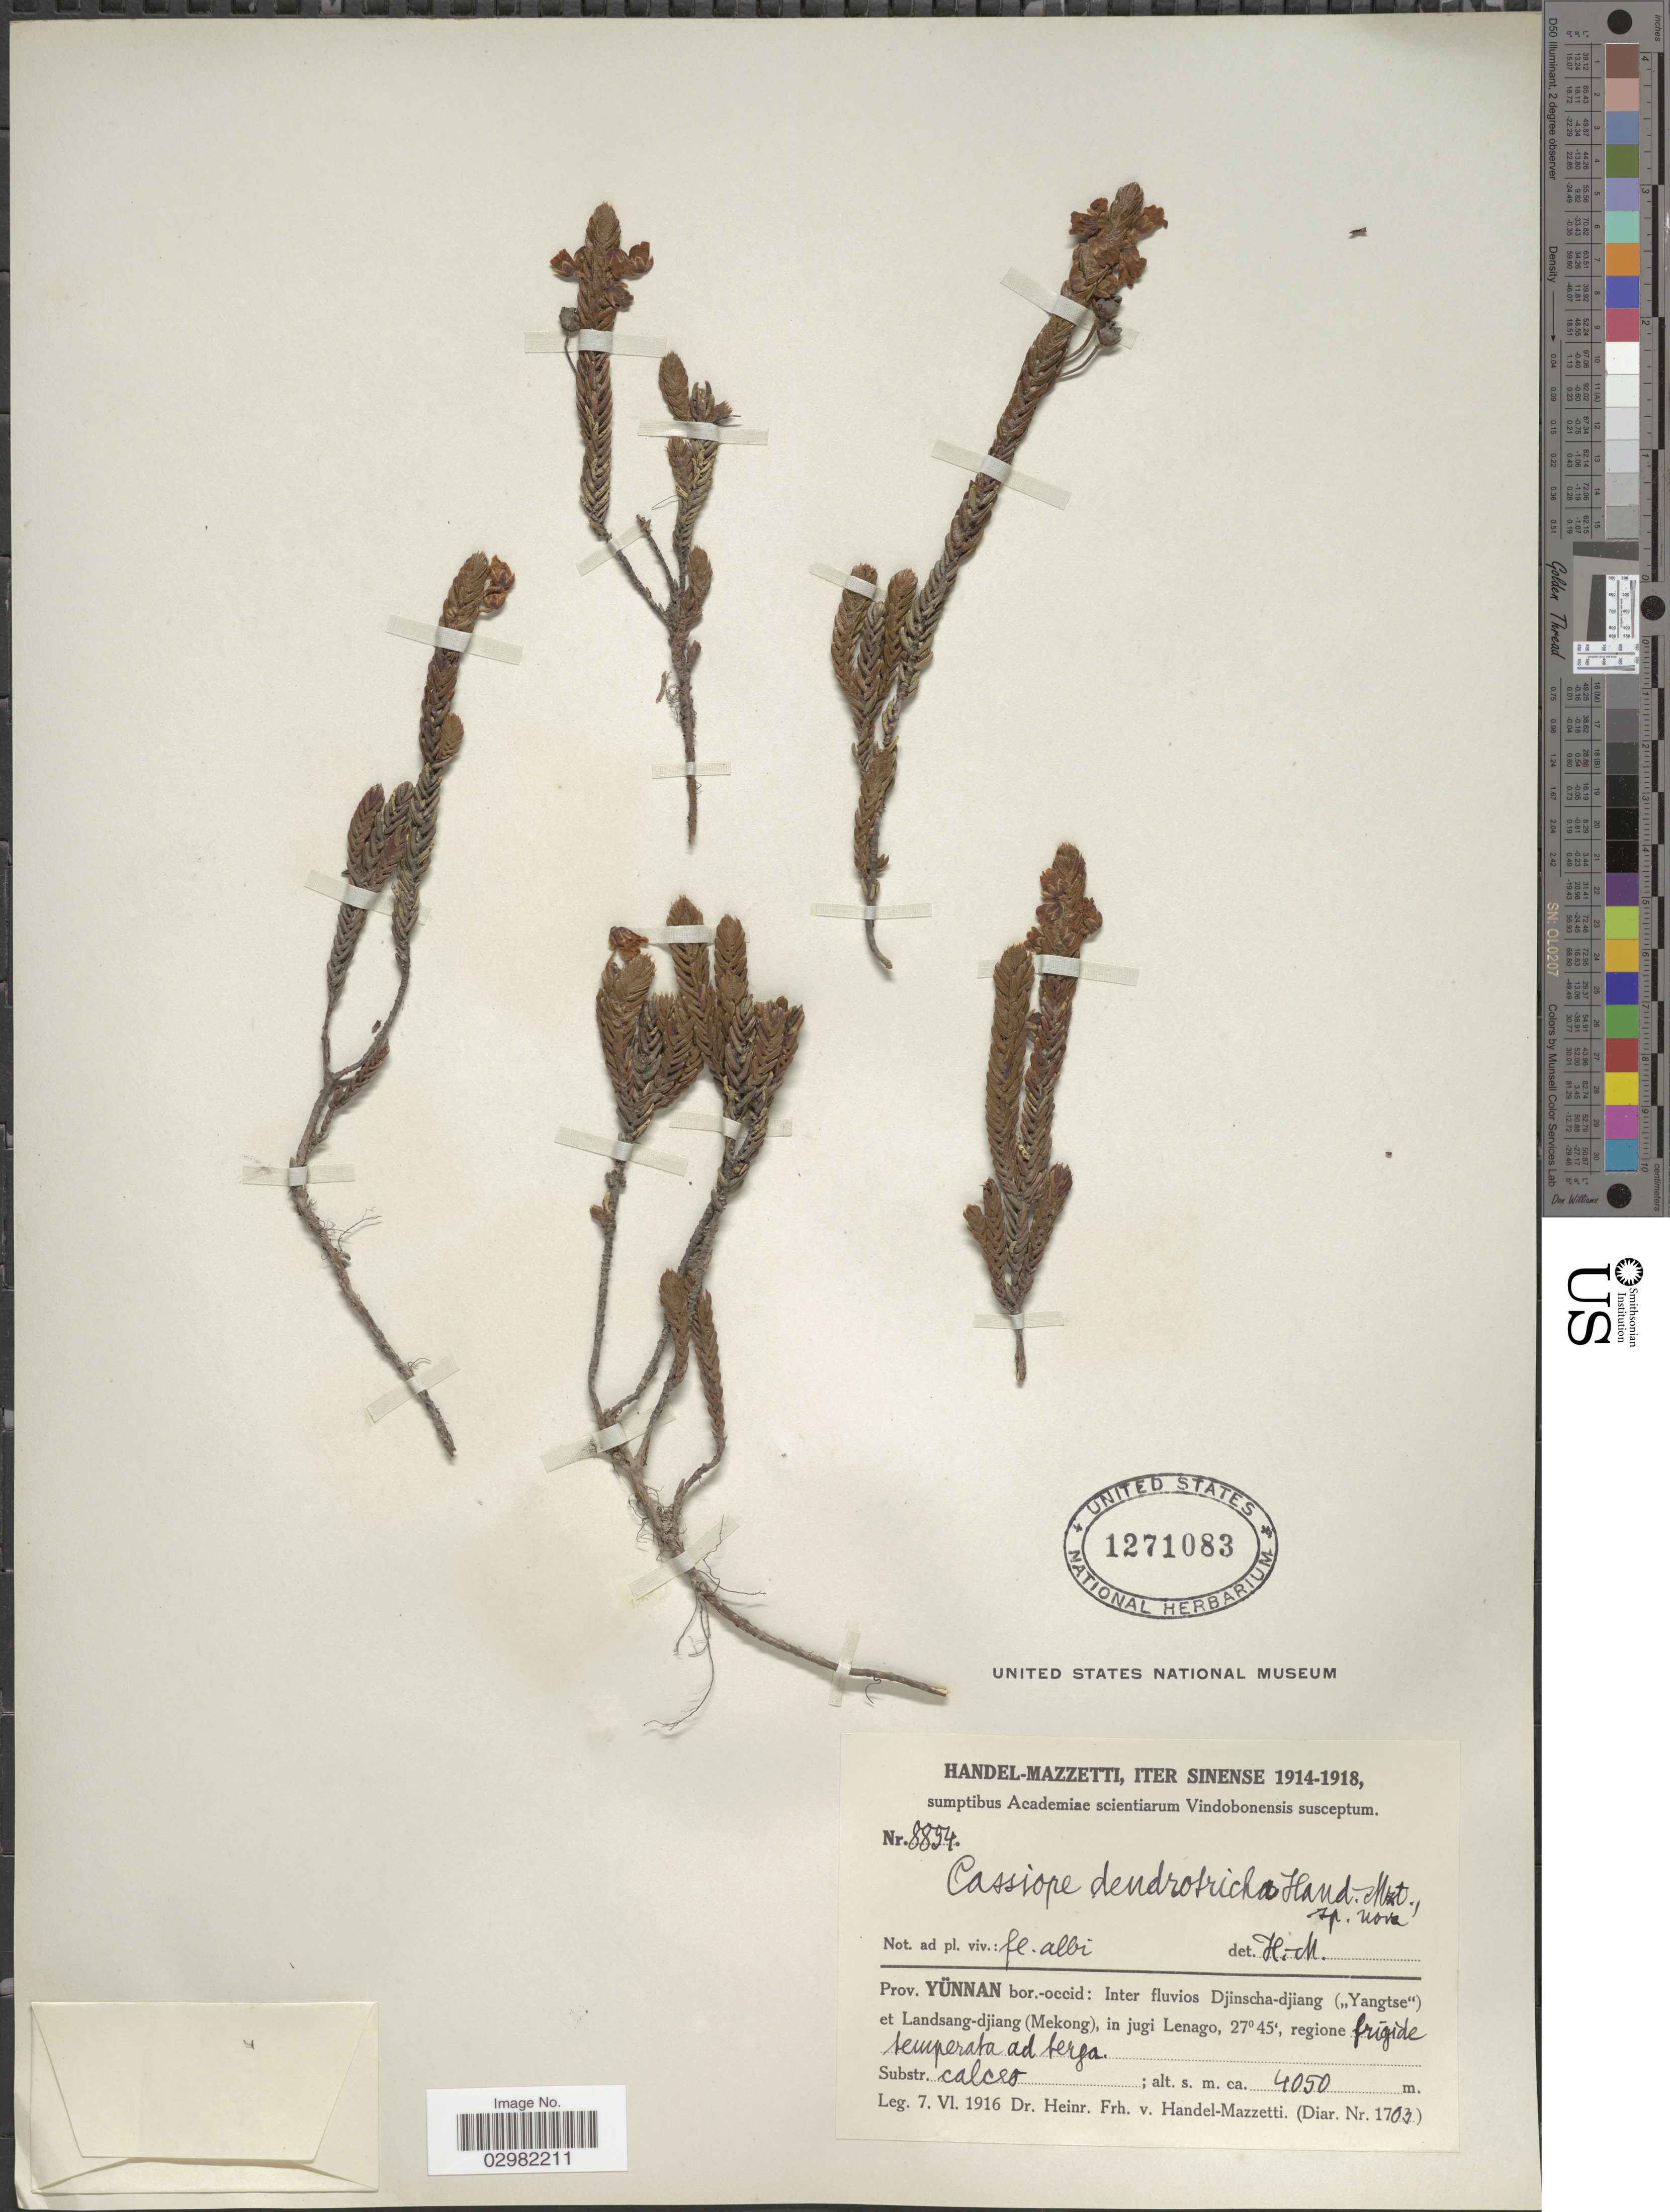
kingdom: Plantae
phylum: Tracheophyta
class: Magnoliopsida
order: Ericales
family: Ericaceae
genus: Cassiope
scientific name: Cassiope dendrotricha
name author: Hand.-Mazz.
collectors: H. Handel-Mazzetti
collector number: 8854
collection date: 1916-06-07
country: China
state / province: Yunnan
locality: Prov. Yünnan bor.-occid: Inter Fluvios Djinscha-djiang ("Yangtse") et Landsang-djiang (Mekong), in jugi Lenago.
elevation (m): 4050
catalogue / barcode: US 1271083